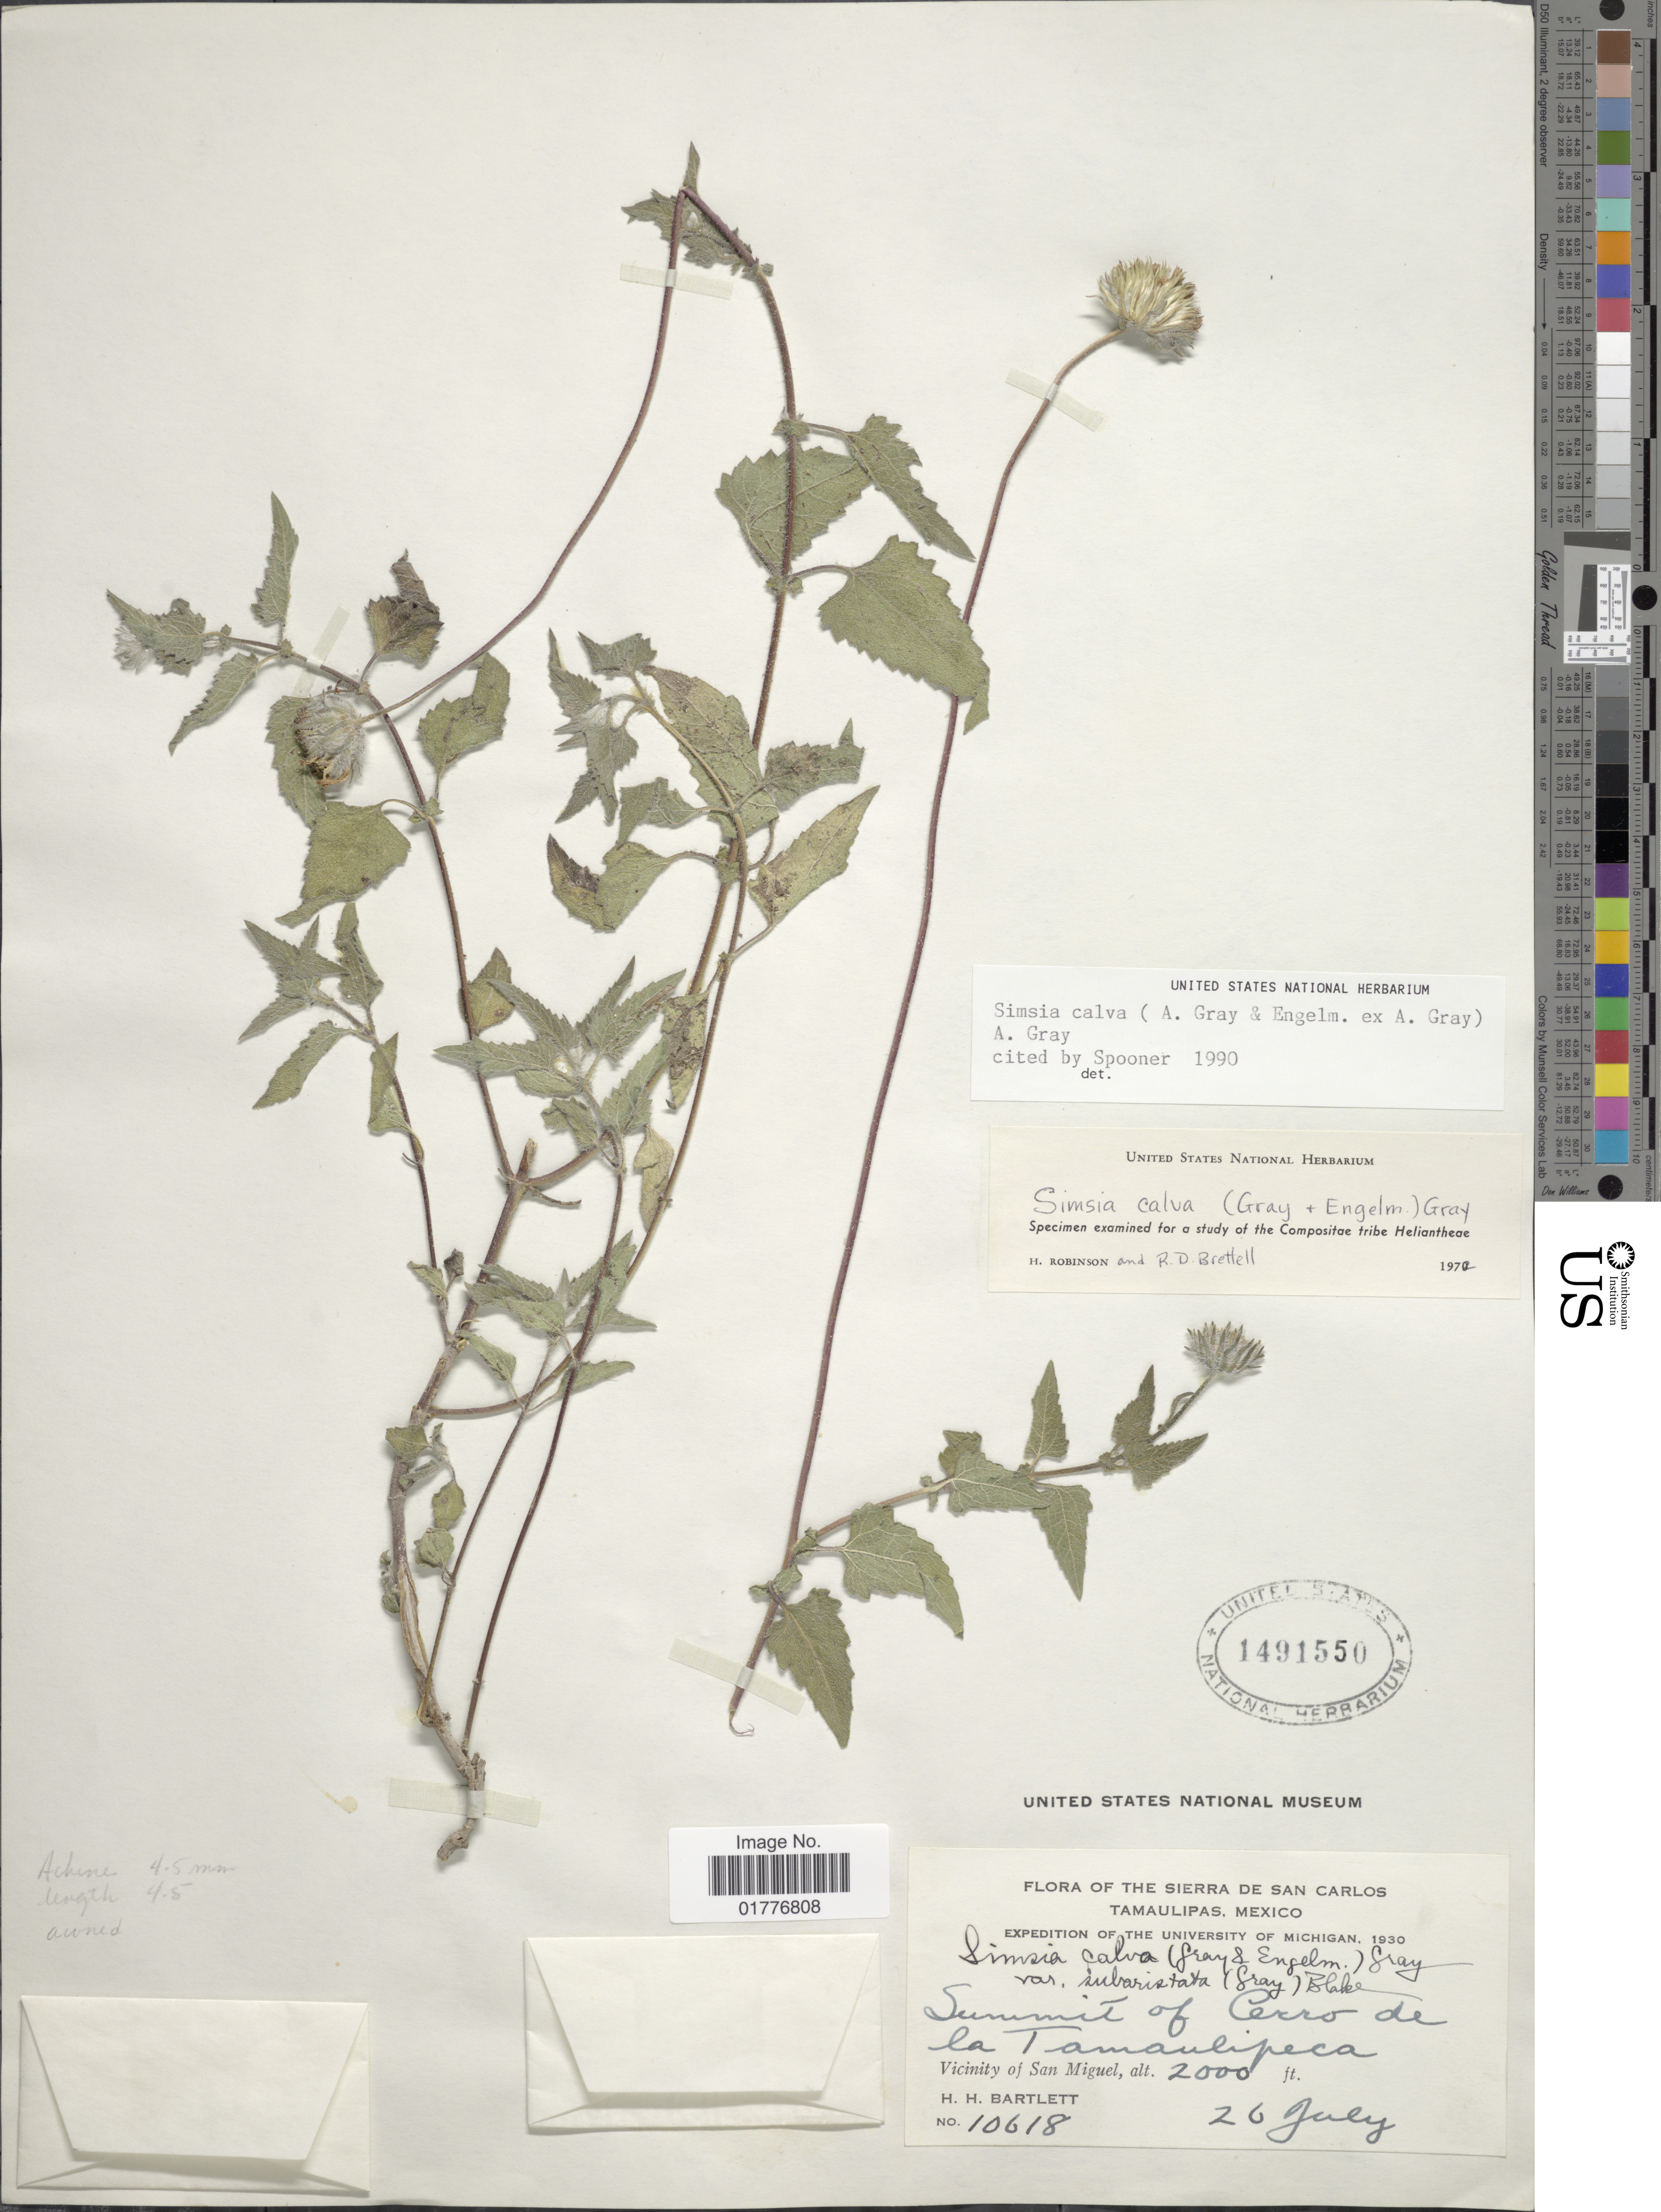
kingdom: Plantae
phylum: Tracheophyta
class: Magnoliopsida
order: Asterales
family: Asteraceae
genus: Simsia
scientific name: Simsia calva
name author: A. Gray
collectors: H. H. Bartlett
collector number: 10618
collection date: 1930-07-26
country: Mexico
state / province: Tamaulipas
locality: Sierra de San Carlos. Vicinity of san Miguel. Summit of Cerro de La Tamaulipeca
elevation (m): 610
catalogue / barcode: US 1491550